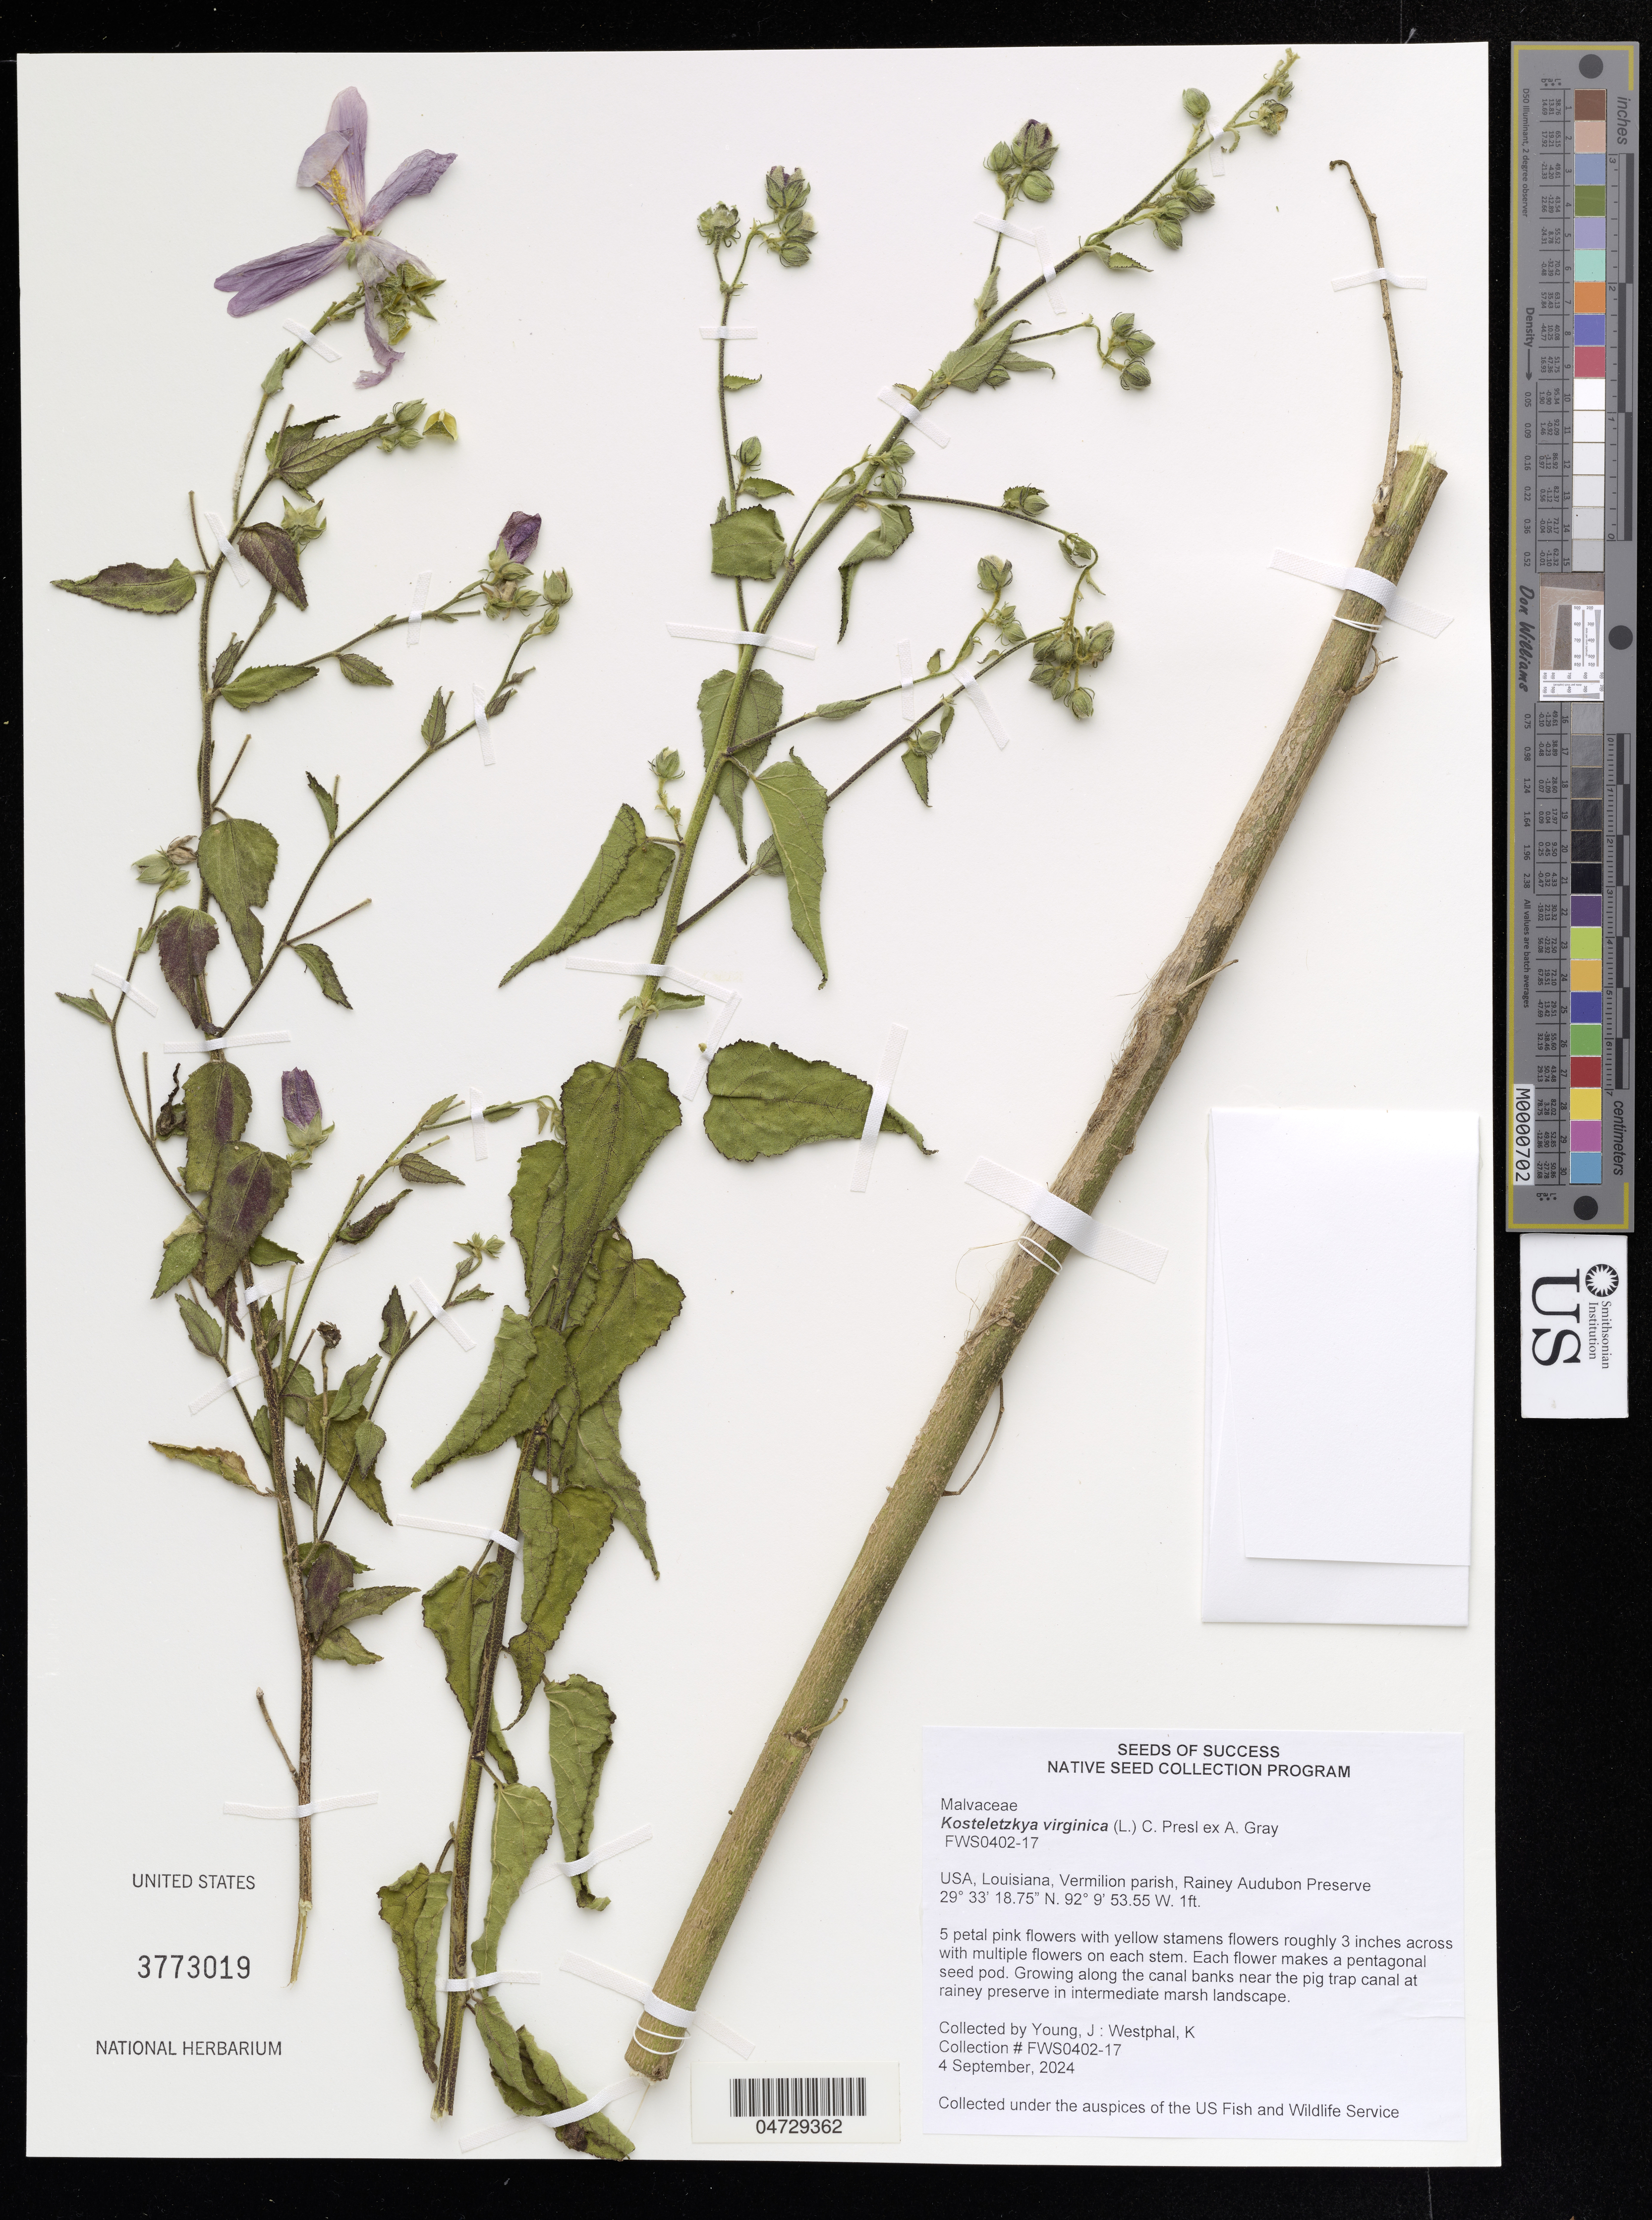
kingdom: Plantae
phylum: Tracheophyta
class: Magnoliopsida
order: Malvales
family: Malvaceae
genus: Kosteletzkya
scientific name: Kosteletzkya virginica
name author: (L.) C. Presl ex A. Gray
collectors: J. Young & K. Westphal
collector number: FWS0402-17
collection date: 2024-09-04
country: United States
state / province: Louisiana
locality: Vermilion parish, Rainey Audubon Preserve.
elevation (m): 0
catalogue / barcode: US 3773019